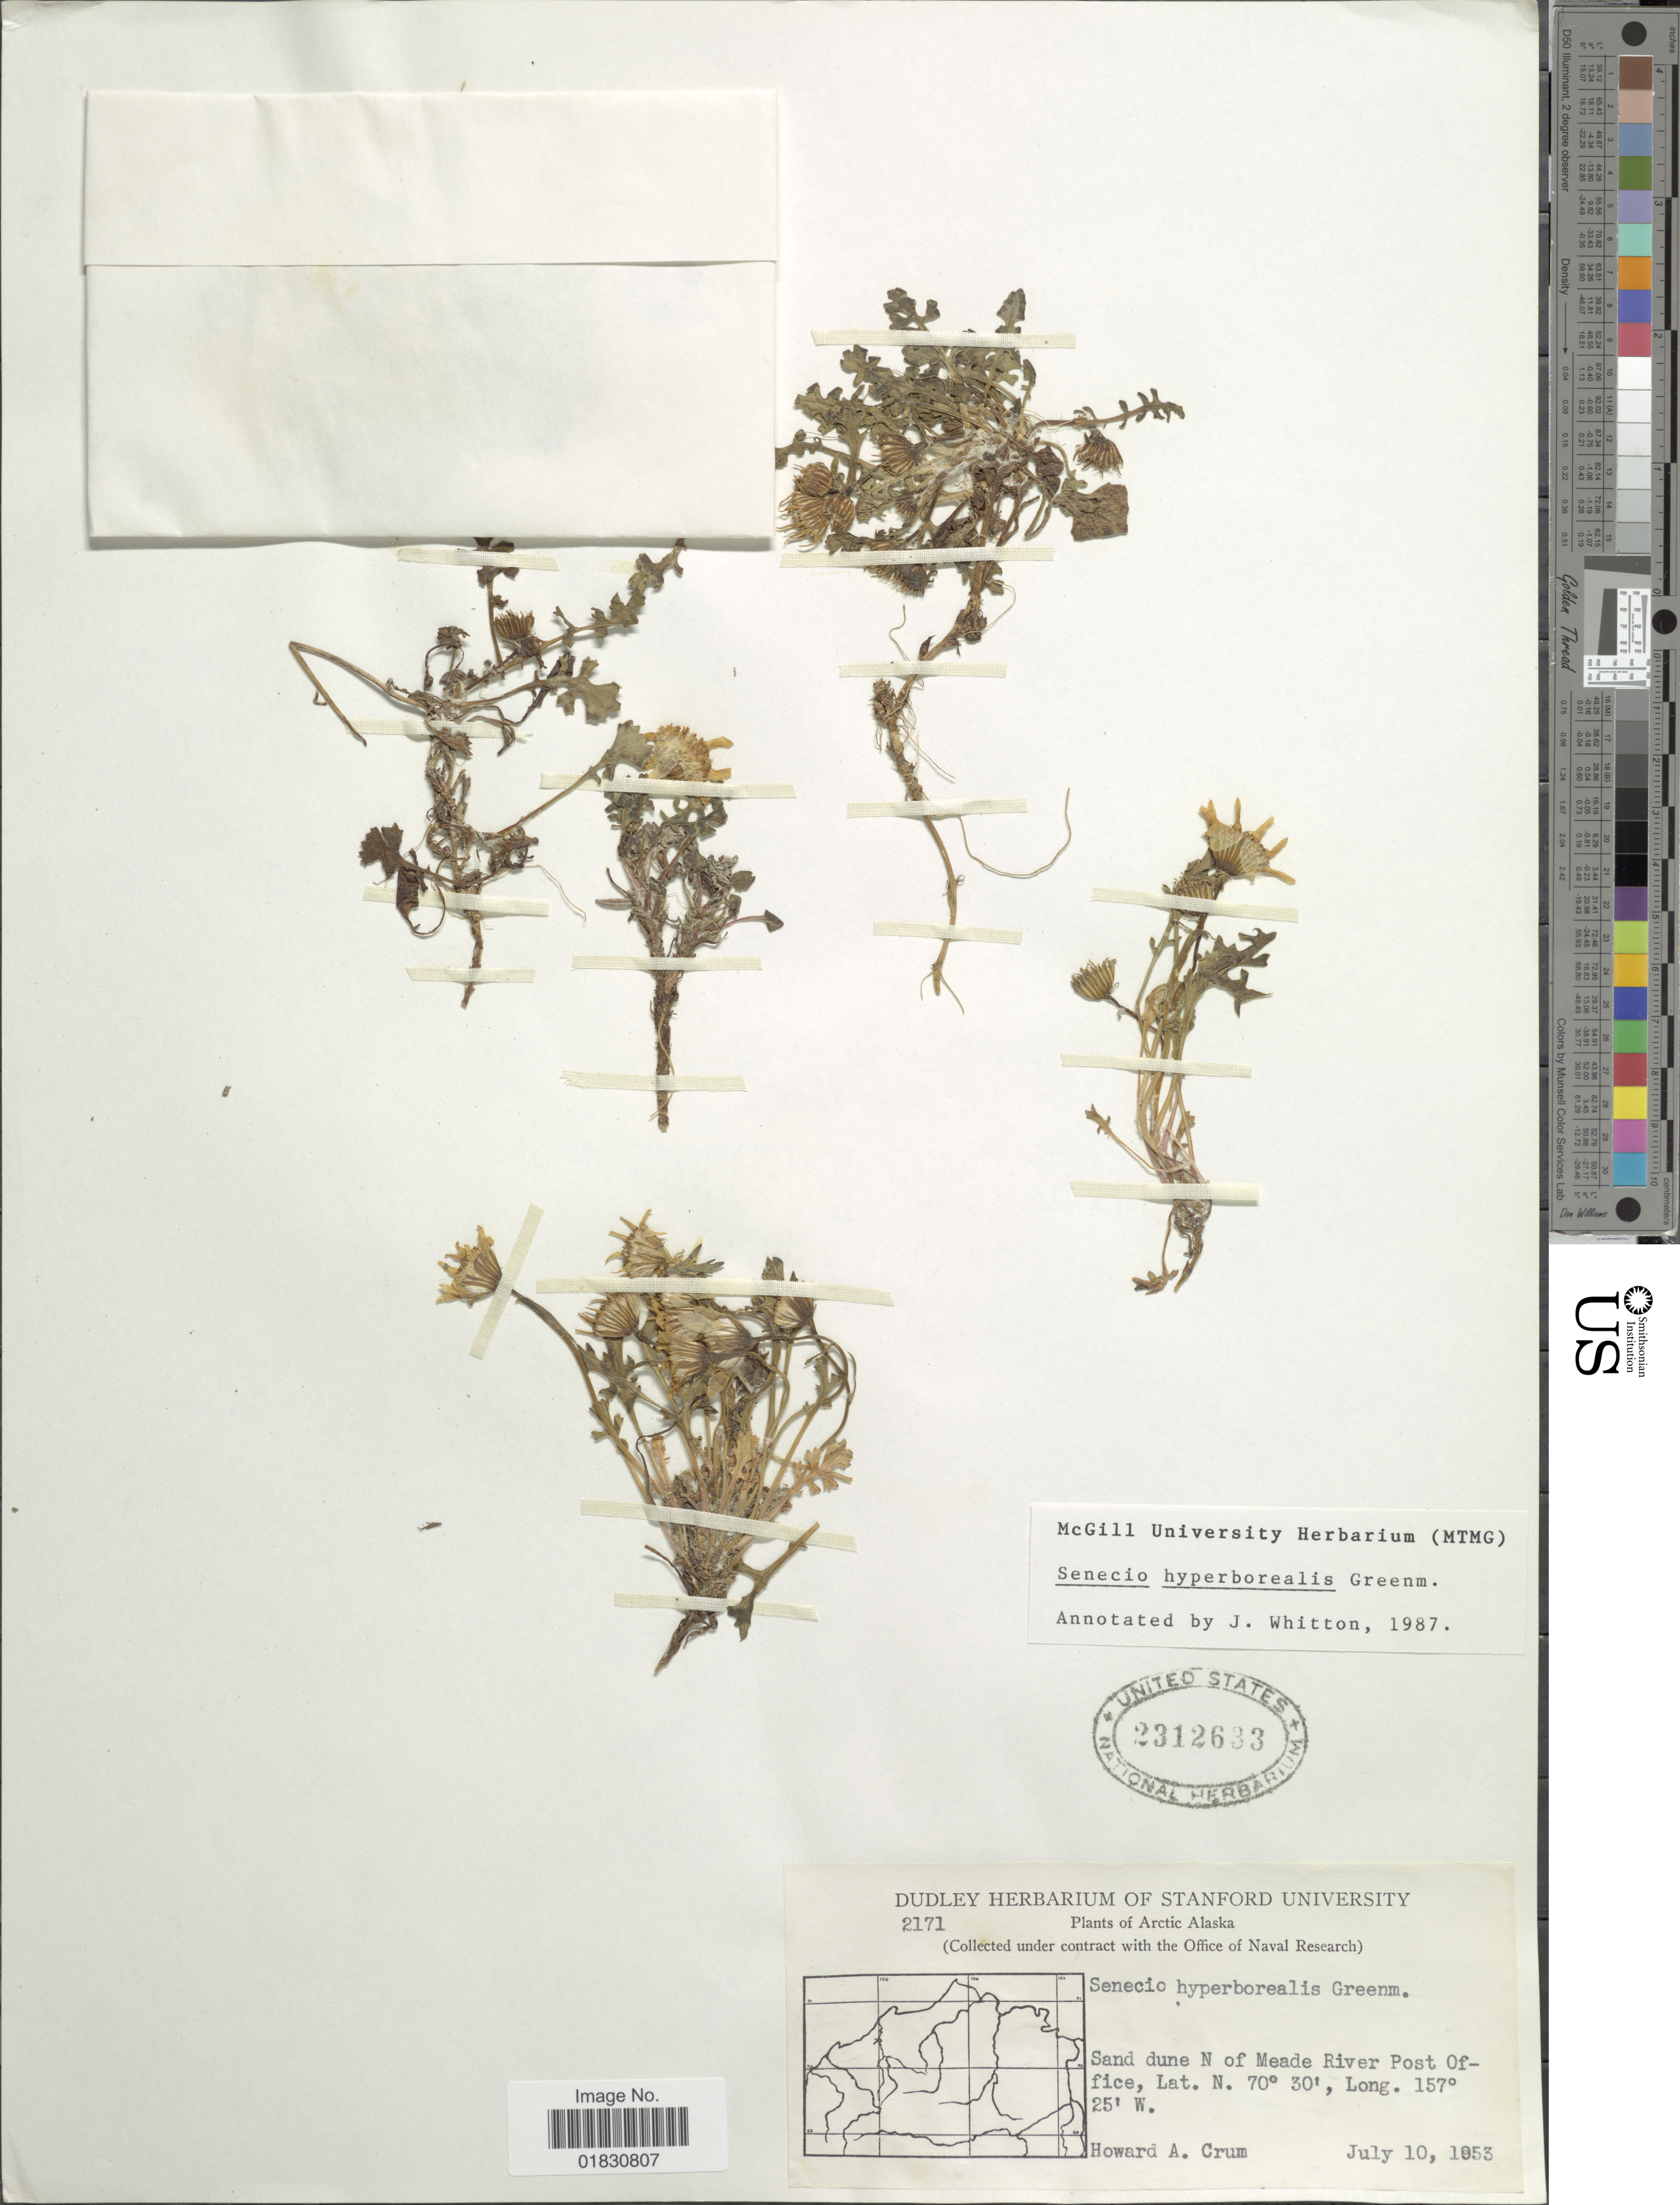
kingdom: Plantae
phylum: Tracheophyta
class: Magnoliopsida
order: Asterales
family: Asteraceae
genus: Packera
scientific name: Packera hyperborealis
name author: (Greene) Á. Löve & D. Löve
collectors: H. A. Crum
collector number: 2171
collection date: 1953-07-10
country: United States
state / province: Alaska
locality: Arctic Alaska, Sand dune N of Meade River Post office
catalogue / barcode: US 2312633